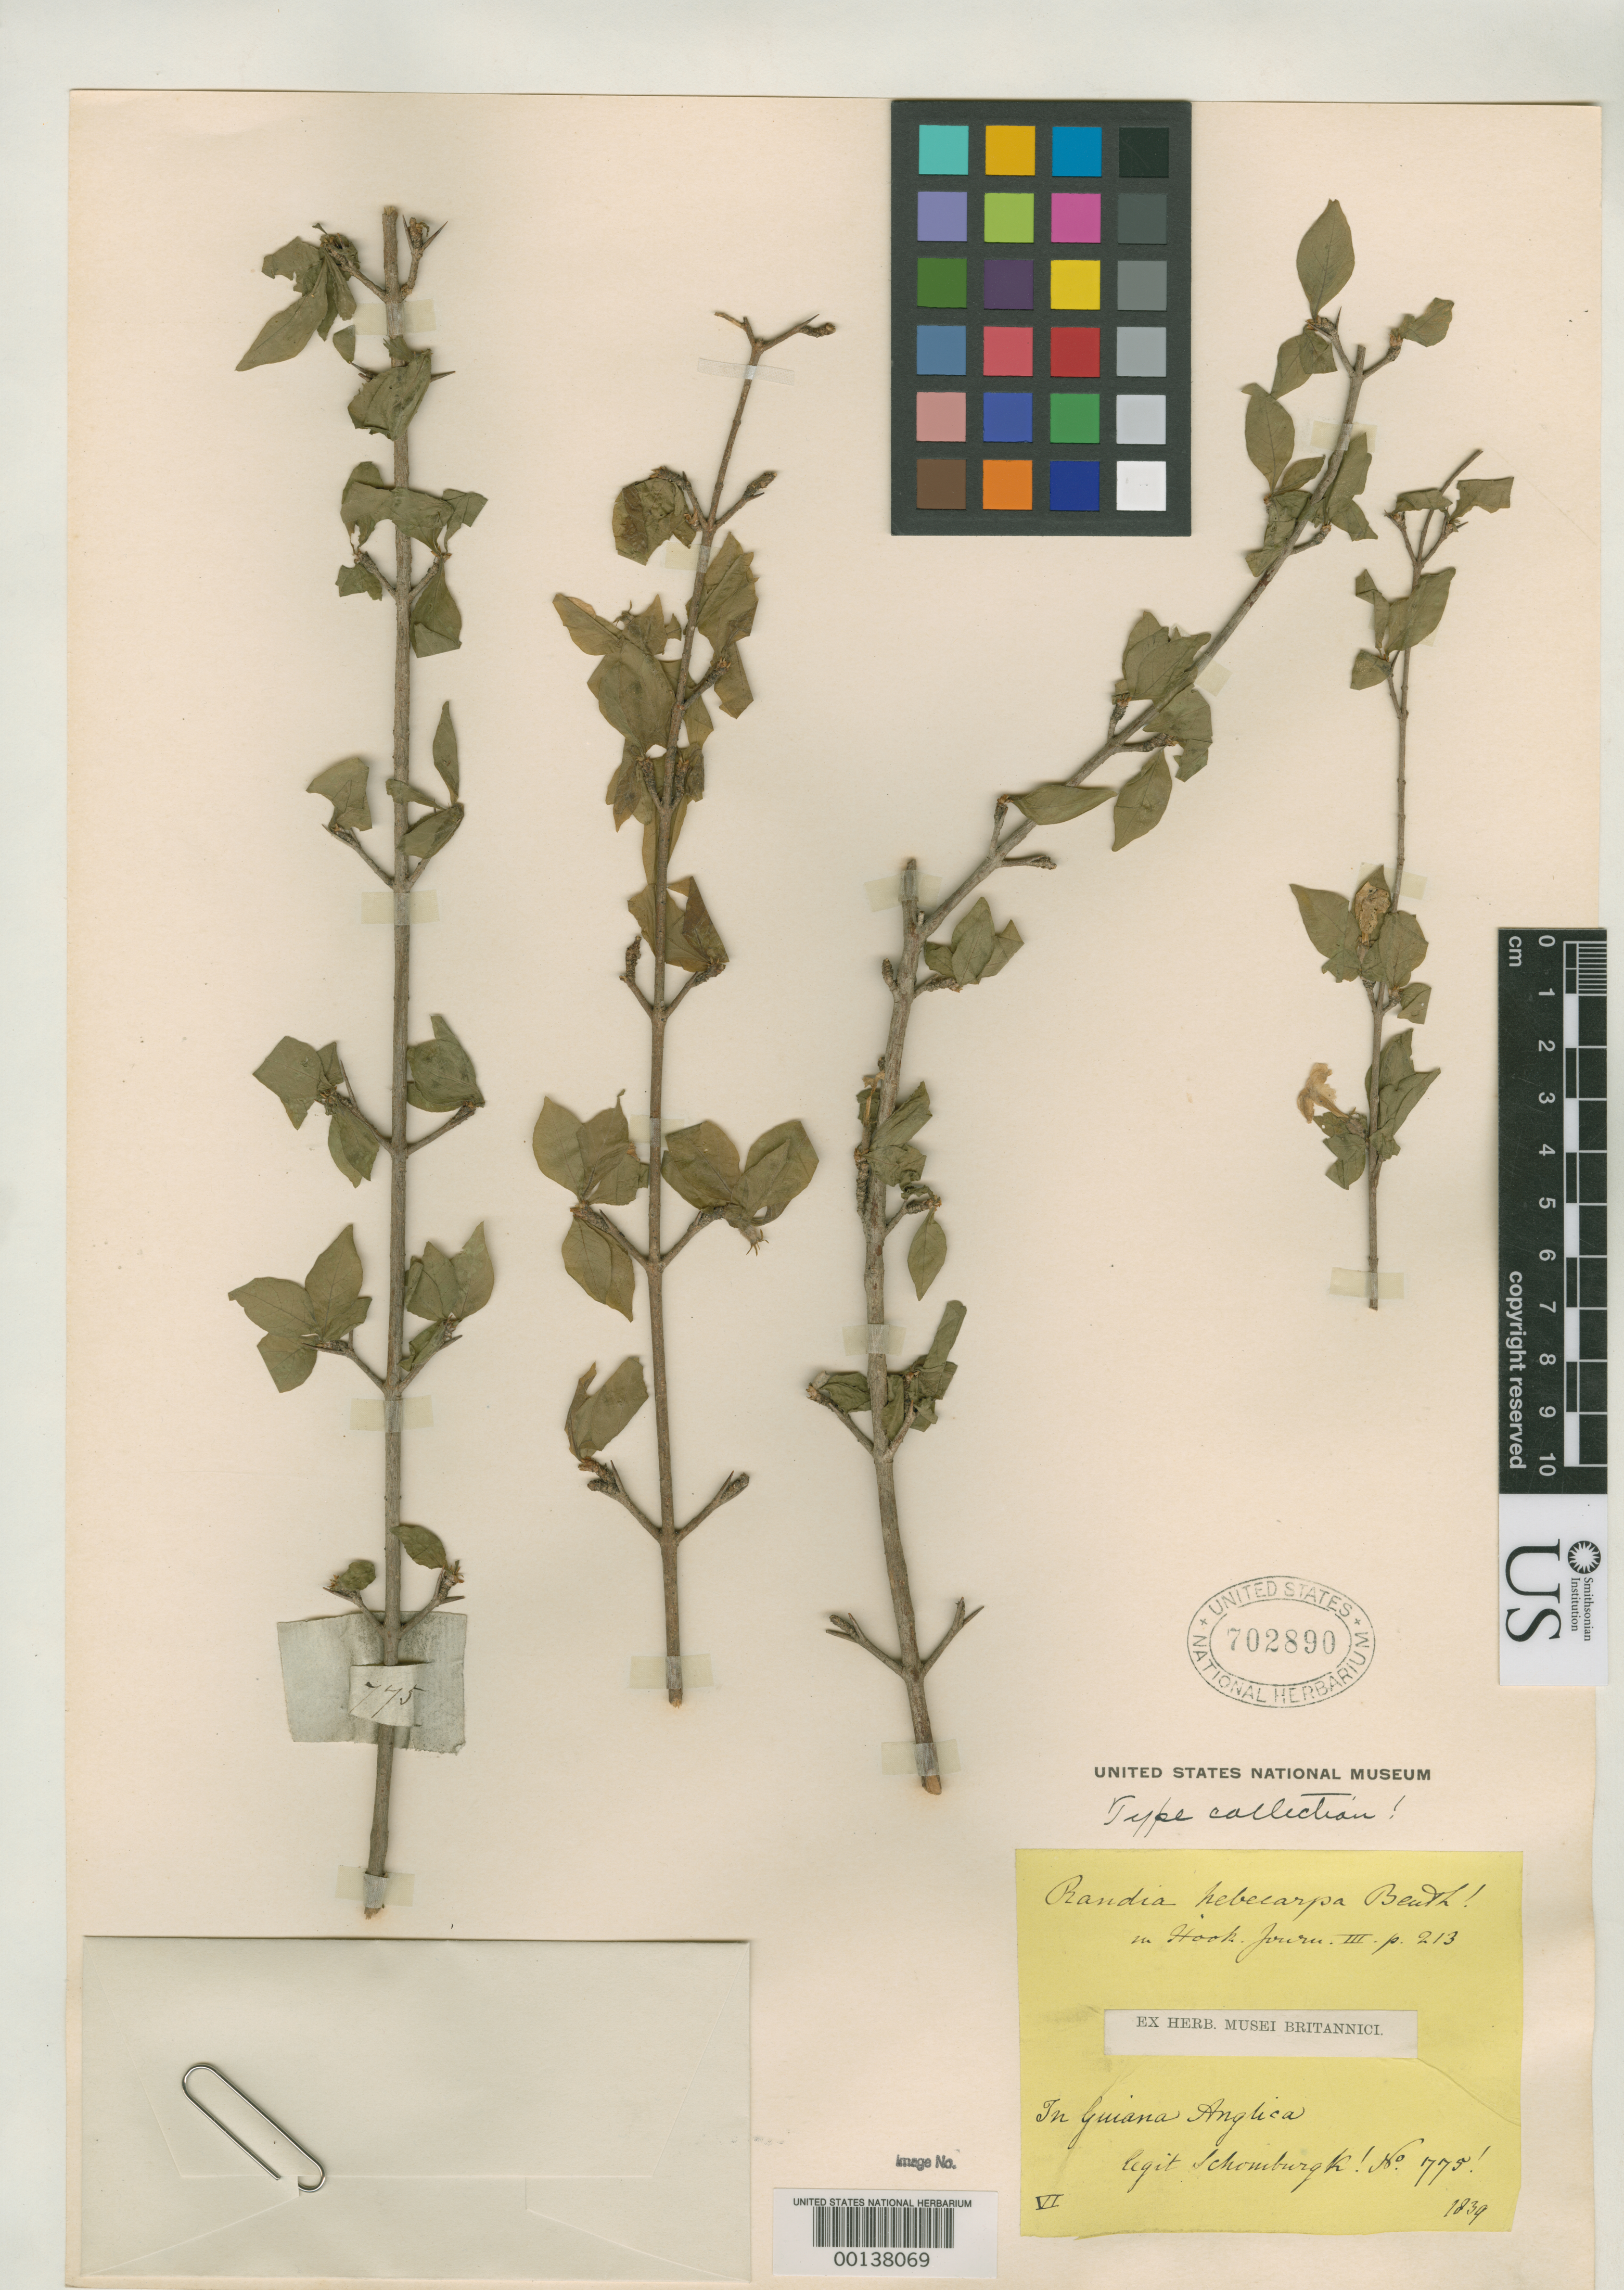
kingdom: Plantae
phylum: Tracheophyta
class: Magnoliopsida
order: Gentianales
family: Rubiaceae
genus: Randia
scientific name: Randia hebecarpa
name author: Benth.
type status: Isotype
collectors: R. H. Schomburgk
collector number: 775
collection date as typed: Jun 1839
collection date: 1839-06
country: Guyana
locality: In Guiana Anglica.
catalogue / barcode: US 702890